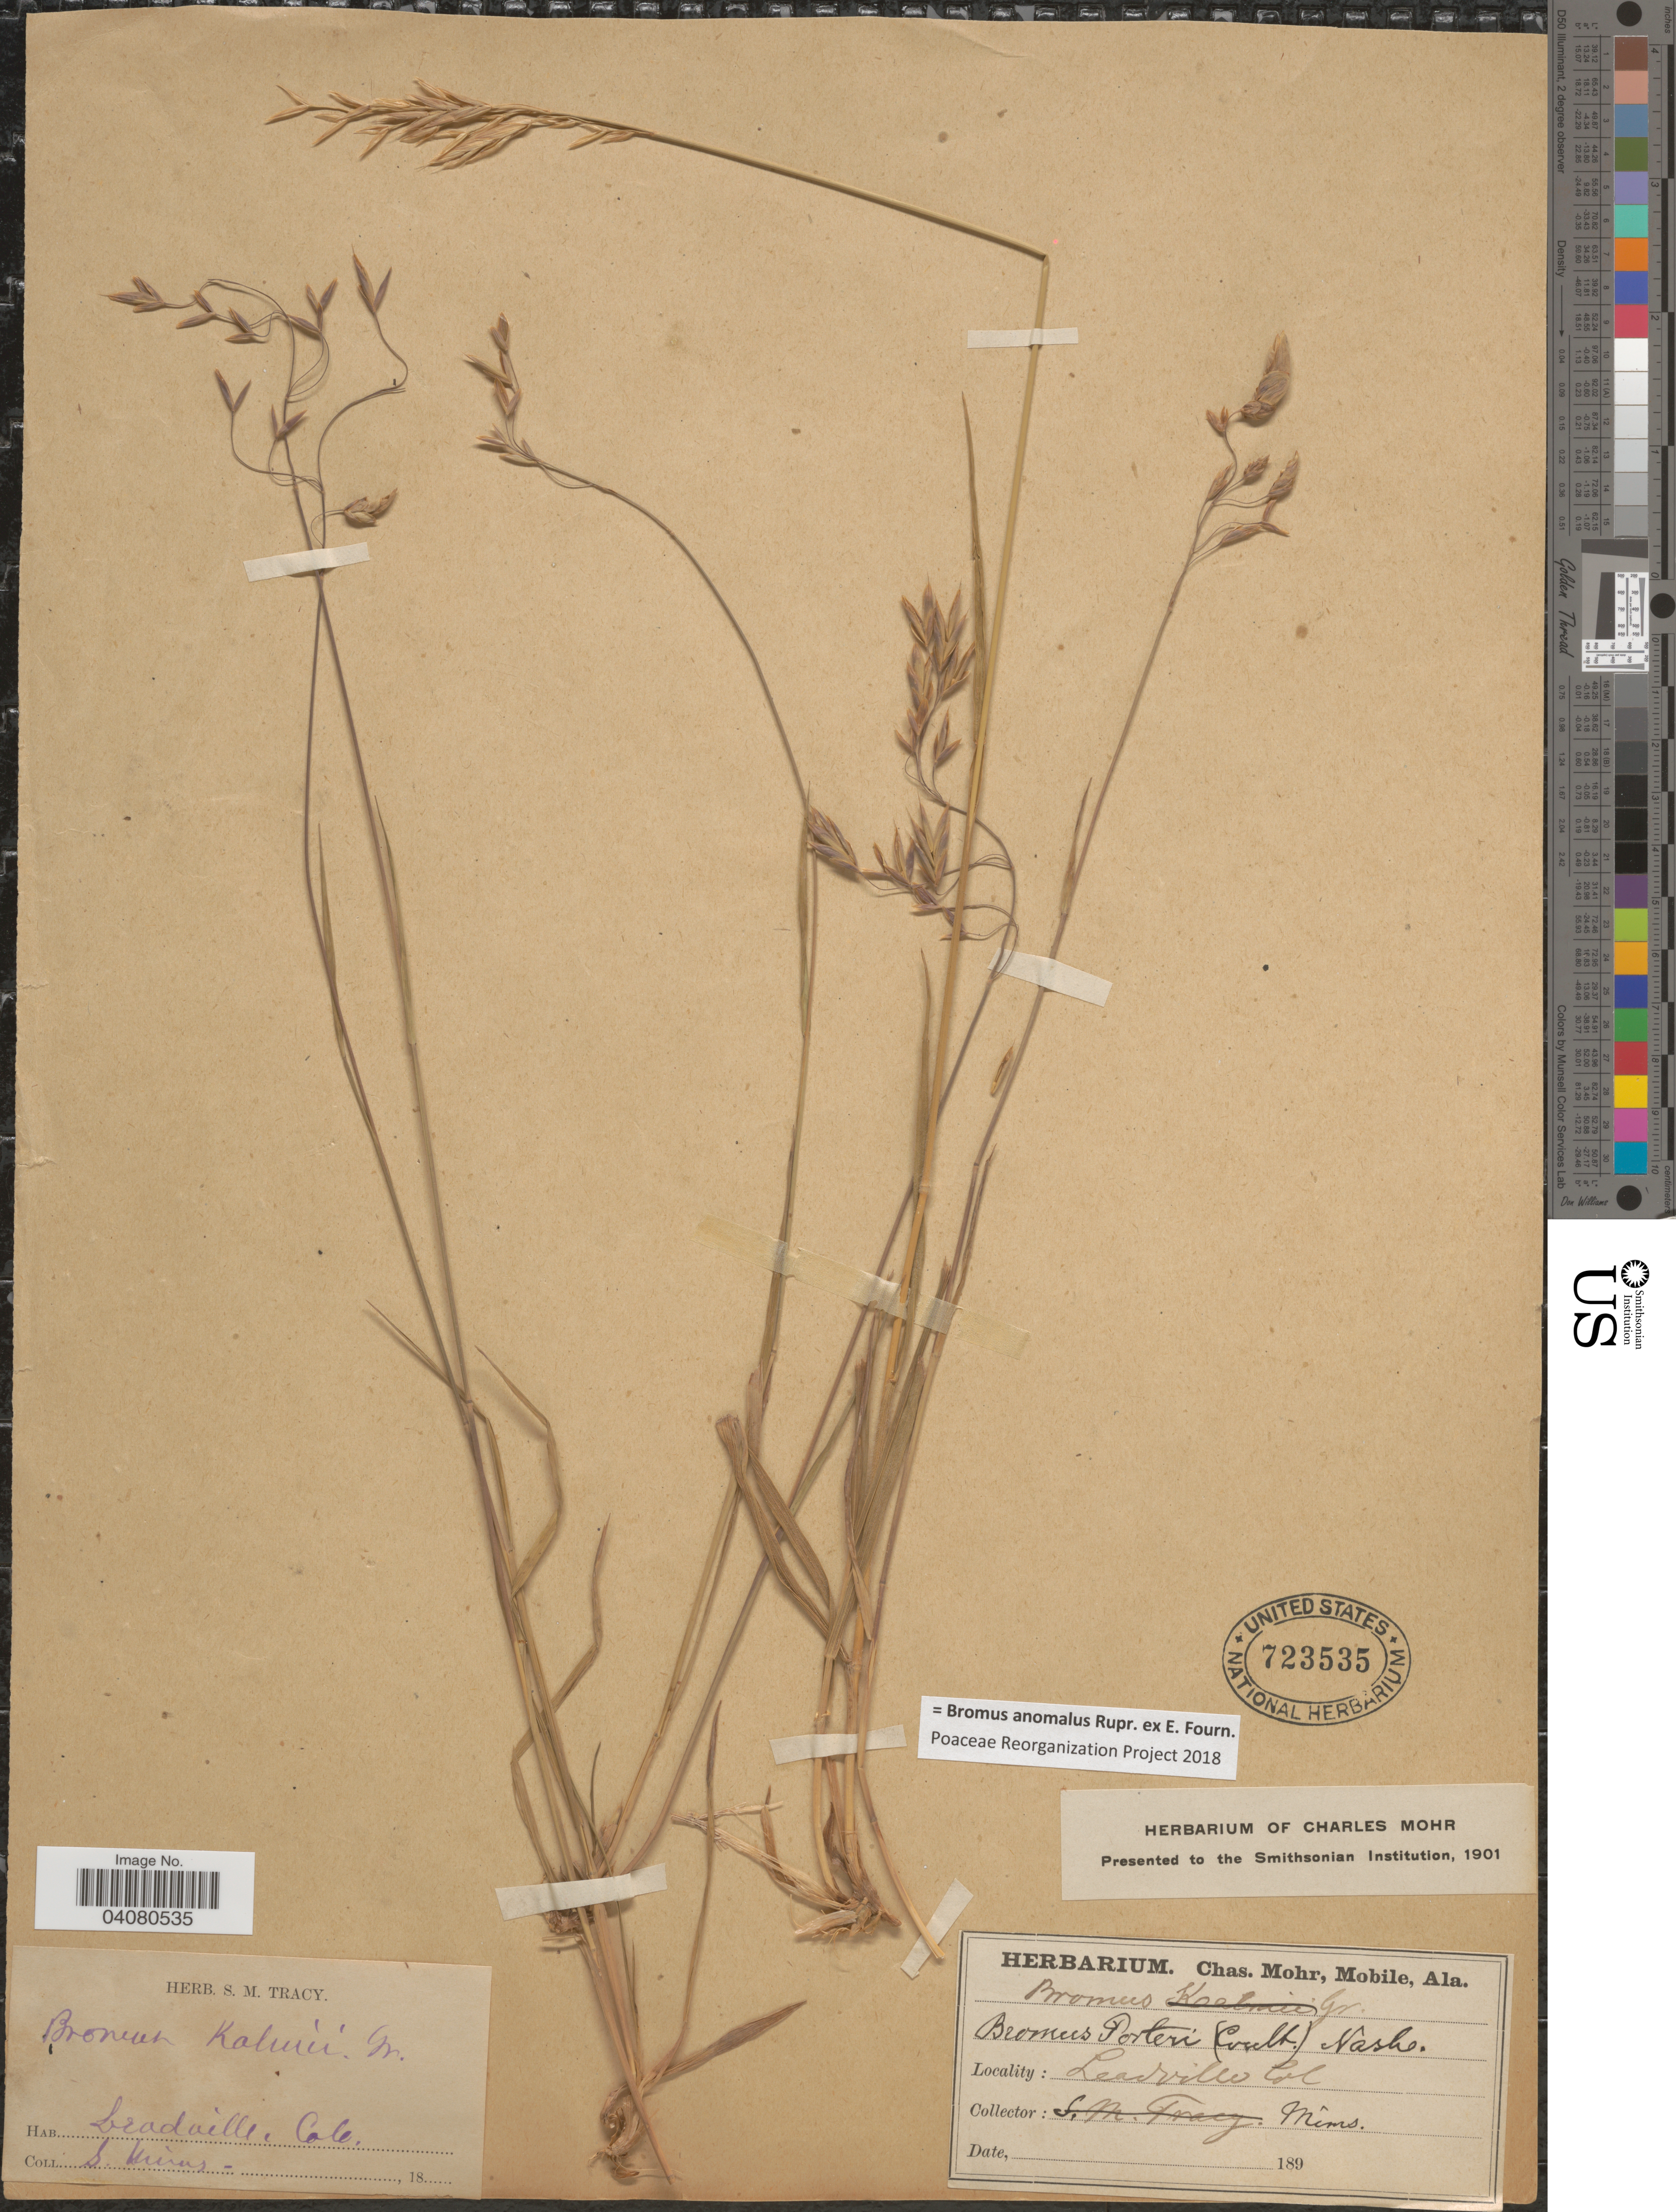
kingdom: Plantae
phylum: Tracheophyta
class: Liliopsida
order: Poales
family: Poaceae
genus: Bromus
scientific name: Bromus anomalus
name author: Rupr. ex E. Fourn.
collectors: S. Mims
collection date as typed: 189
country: United States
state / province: Colorado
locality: Leadville.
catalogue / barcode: US 723535